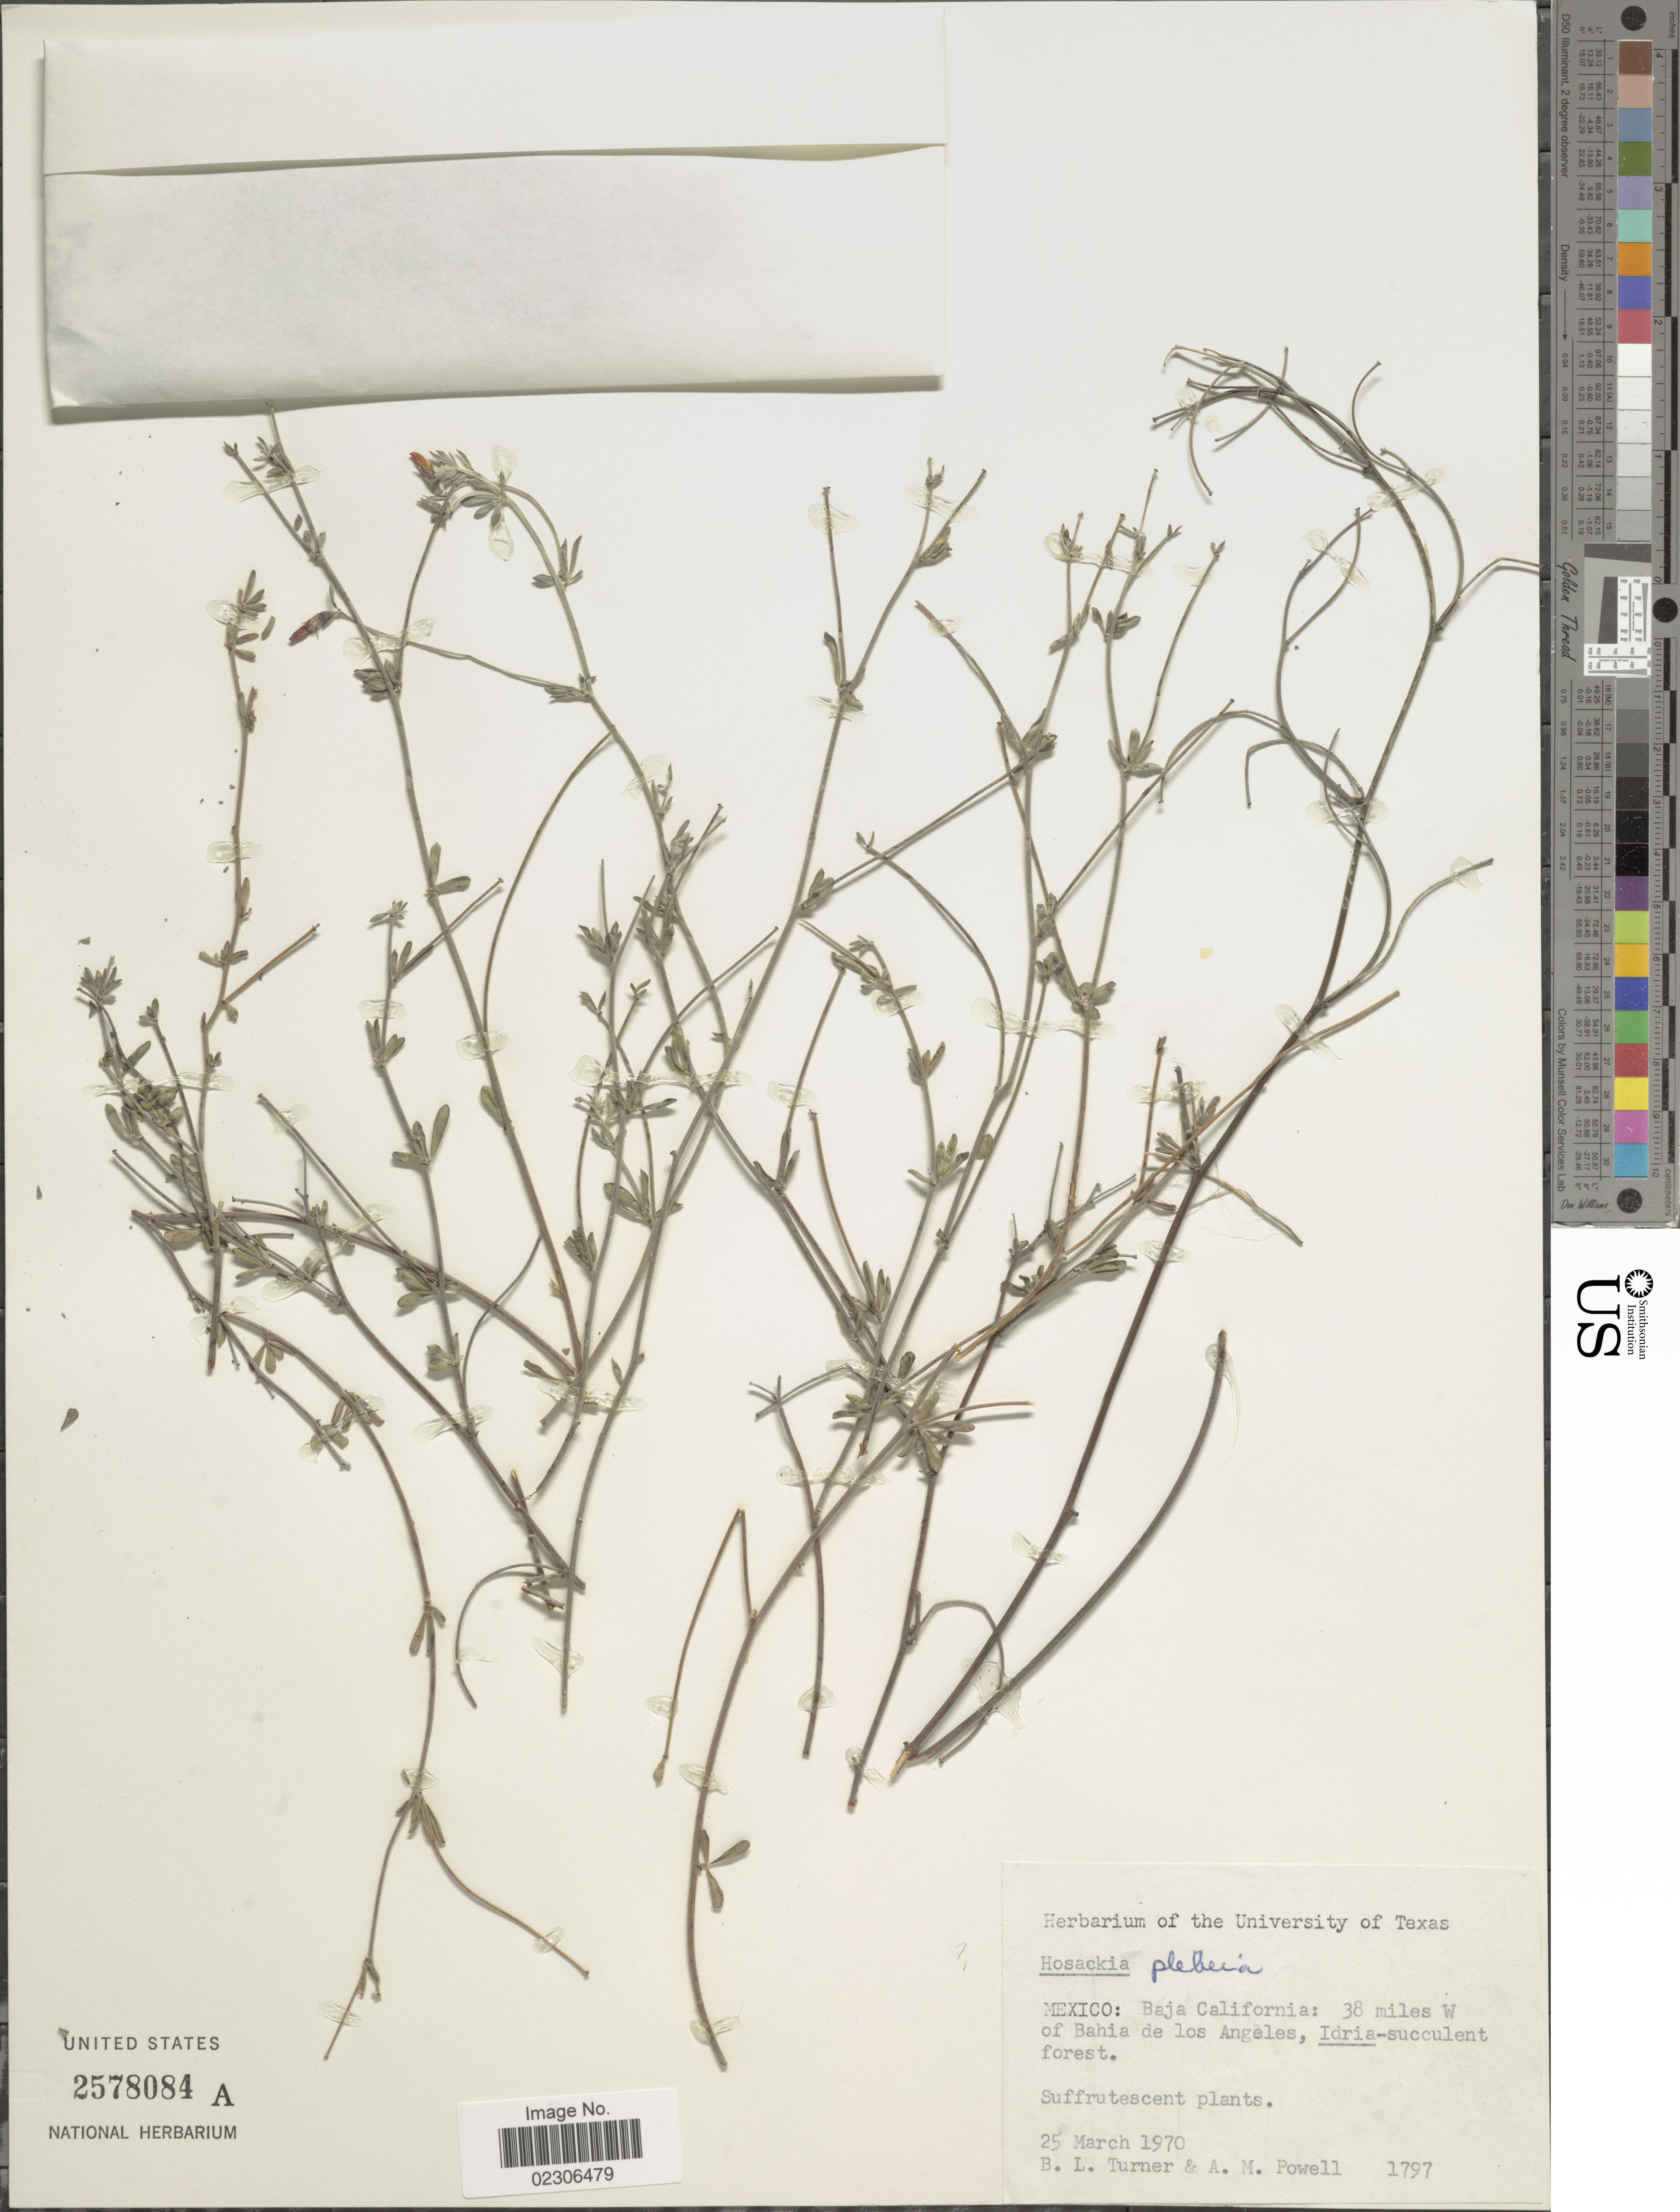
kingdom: Plantae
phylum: Tracheophyta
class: Magnoliopsida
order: Fabales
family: Fabaceae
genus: Lotus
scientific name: Lotus sp.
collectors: B. L. Turner & A. M. Powell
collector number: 1797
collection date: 1970-03-25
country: Mexico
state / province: Baja California Norte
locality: Mexico: Baja California: 38 miles W of Bahia de los Angeles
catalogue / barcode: US 2578084A